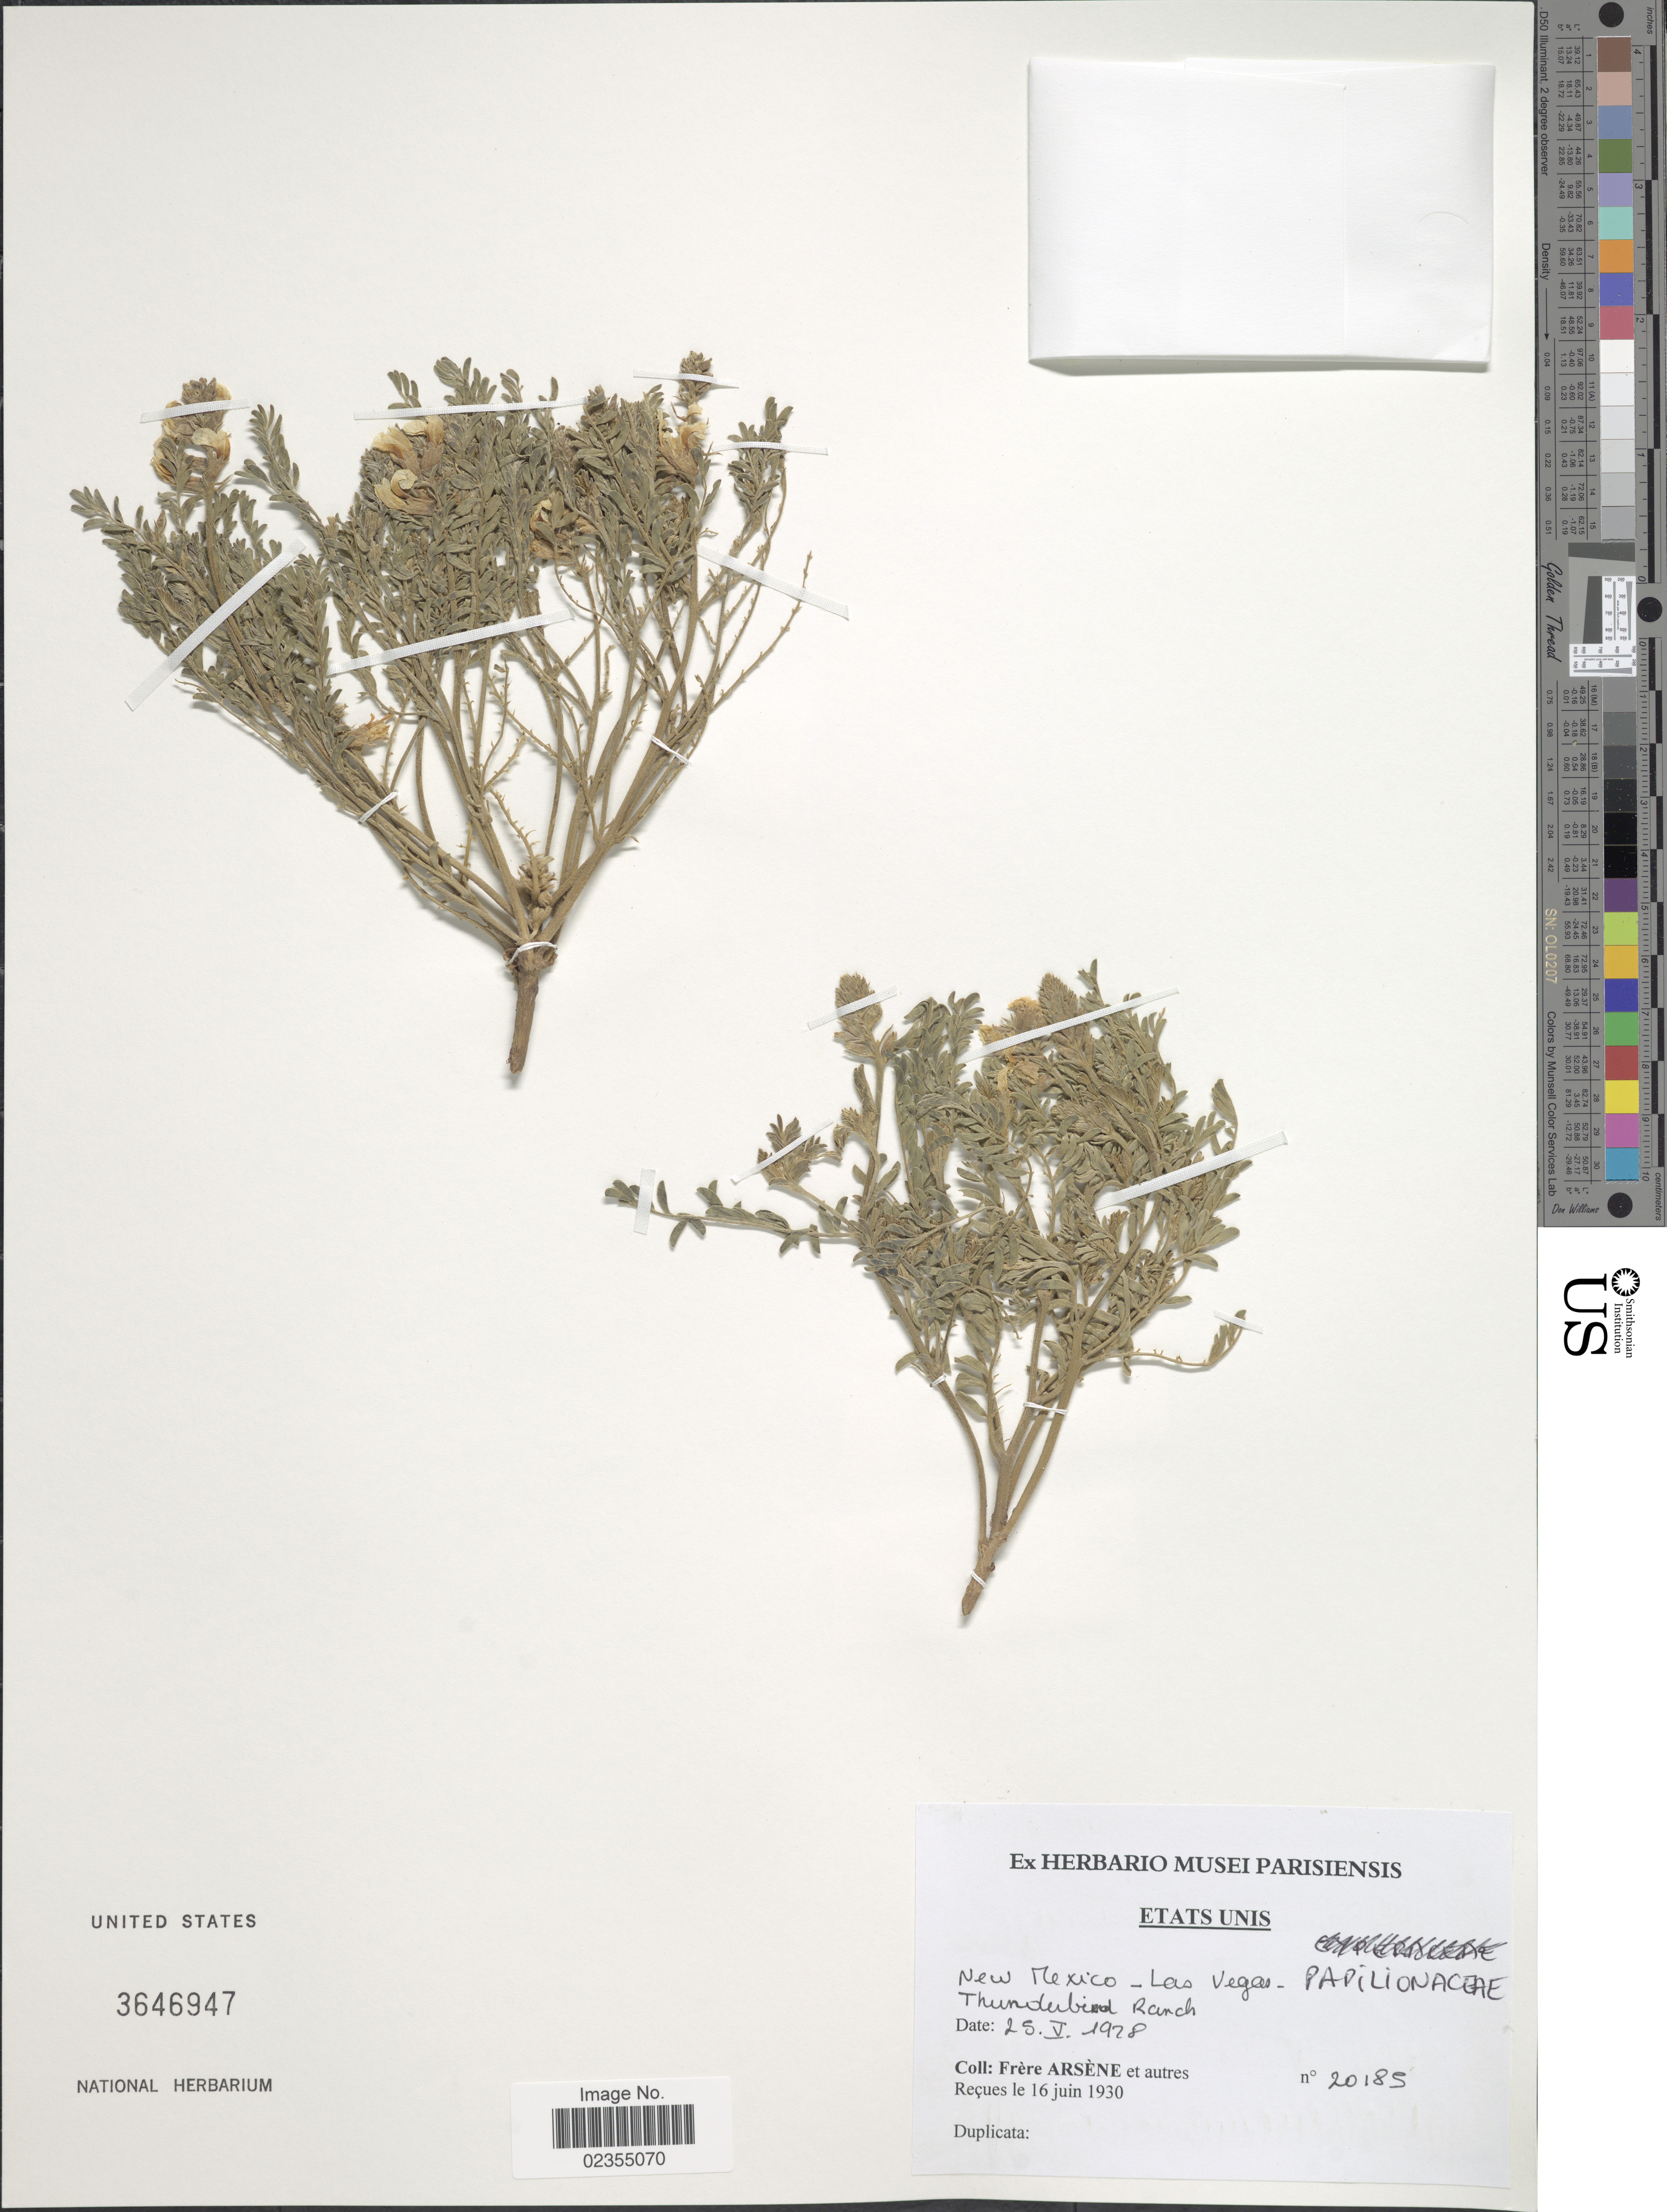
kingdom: Plantae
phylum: Tracheophyta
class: Magnoliopsida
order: Fabales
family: Fabaceae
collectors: F. Hyacinth & et al.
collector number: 20185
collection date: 1928-05-25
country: United States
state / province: New Mexico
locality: Las Vegas. Thunderbird Ranch. Etats Unis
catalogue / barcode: US 3646947